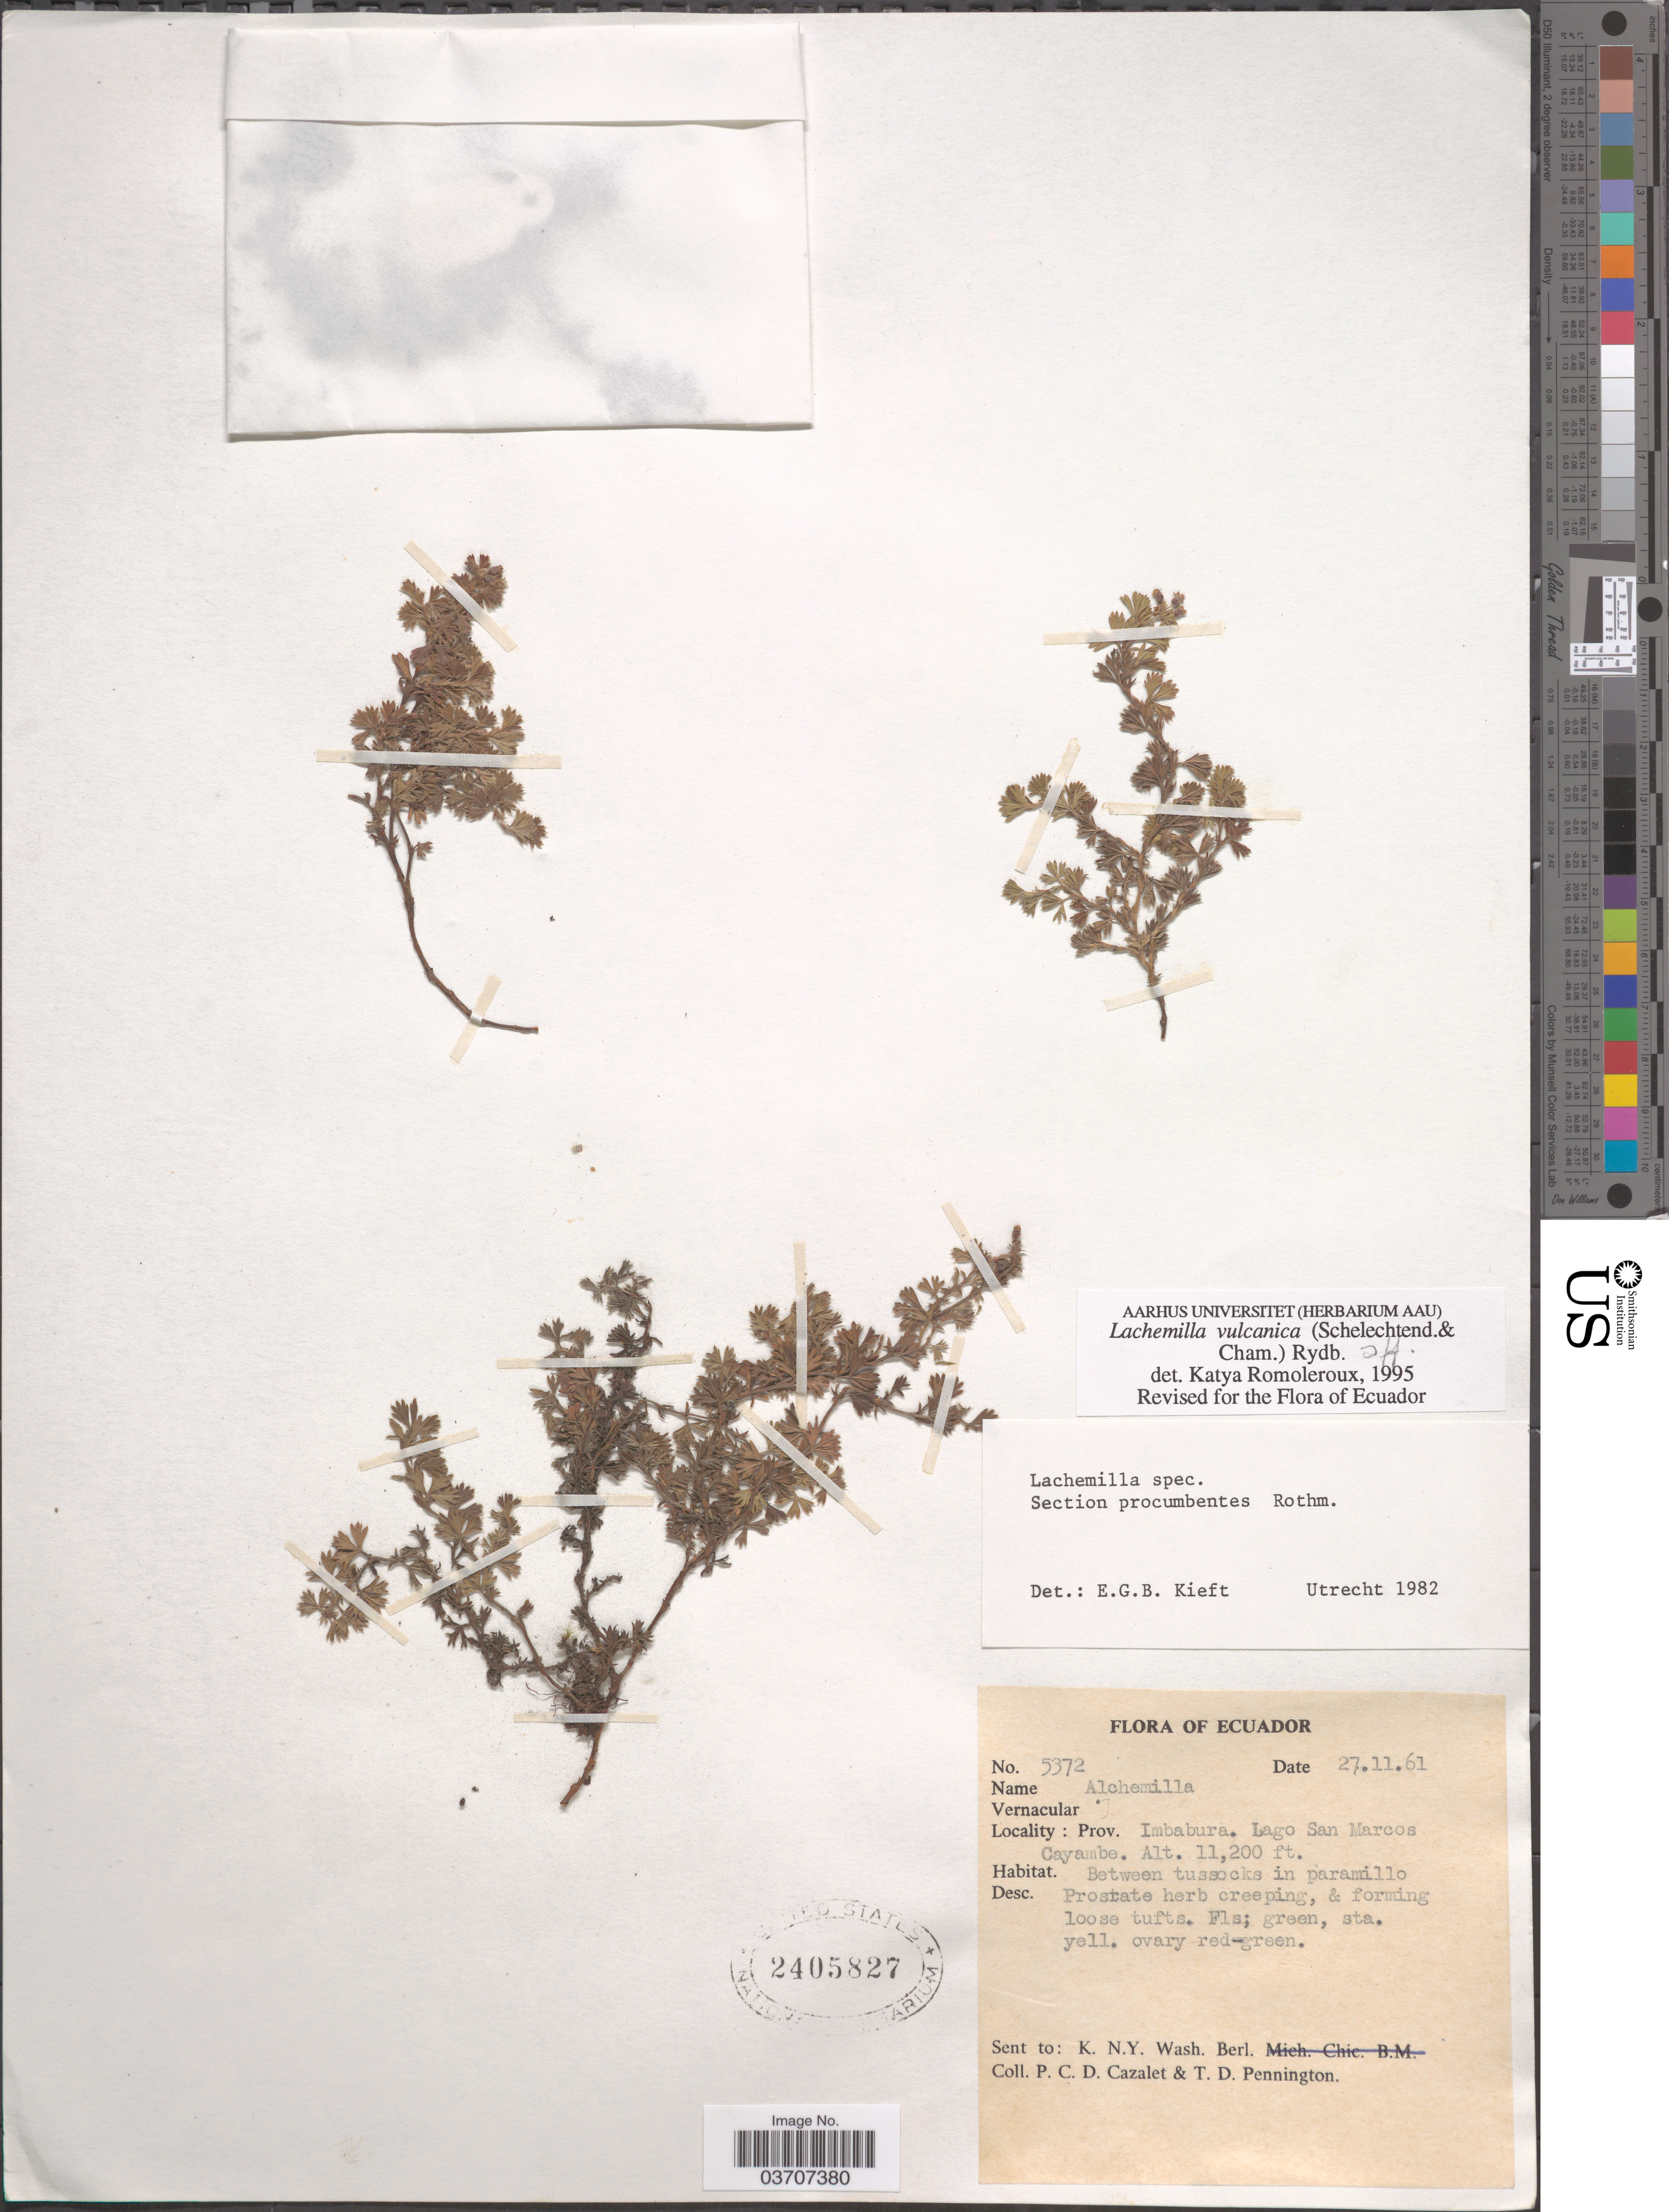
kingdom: Plantae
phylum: Tracheophyta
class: Magnoliopsida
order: Rosales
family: Rosaceae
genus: Lachemilla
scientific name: Lachemilla vulcanica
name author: (Cham. & Schltdl.) Rydb.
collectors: P. C. D. Cazalet & T. D. Pennington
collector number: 5372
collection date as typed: Transcribed d/m/y: 27/11/61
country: Ecuador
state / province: Imbabura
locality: Lago San Marcos Cayambe.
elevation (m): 3414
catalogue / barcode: US 2405827